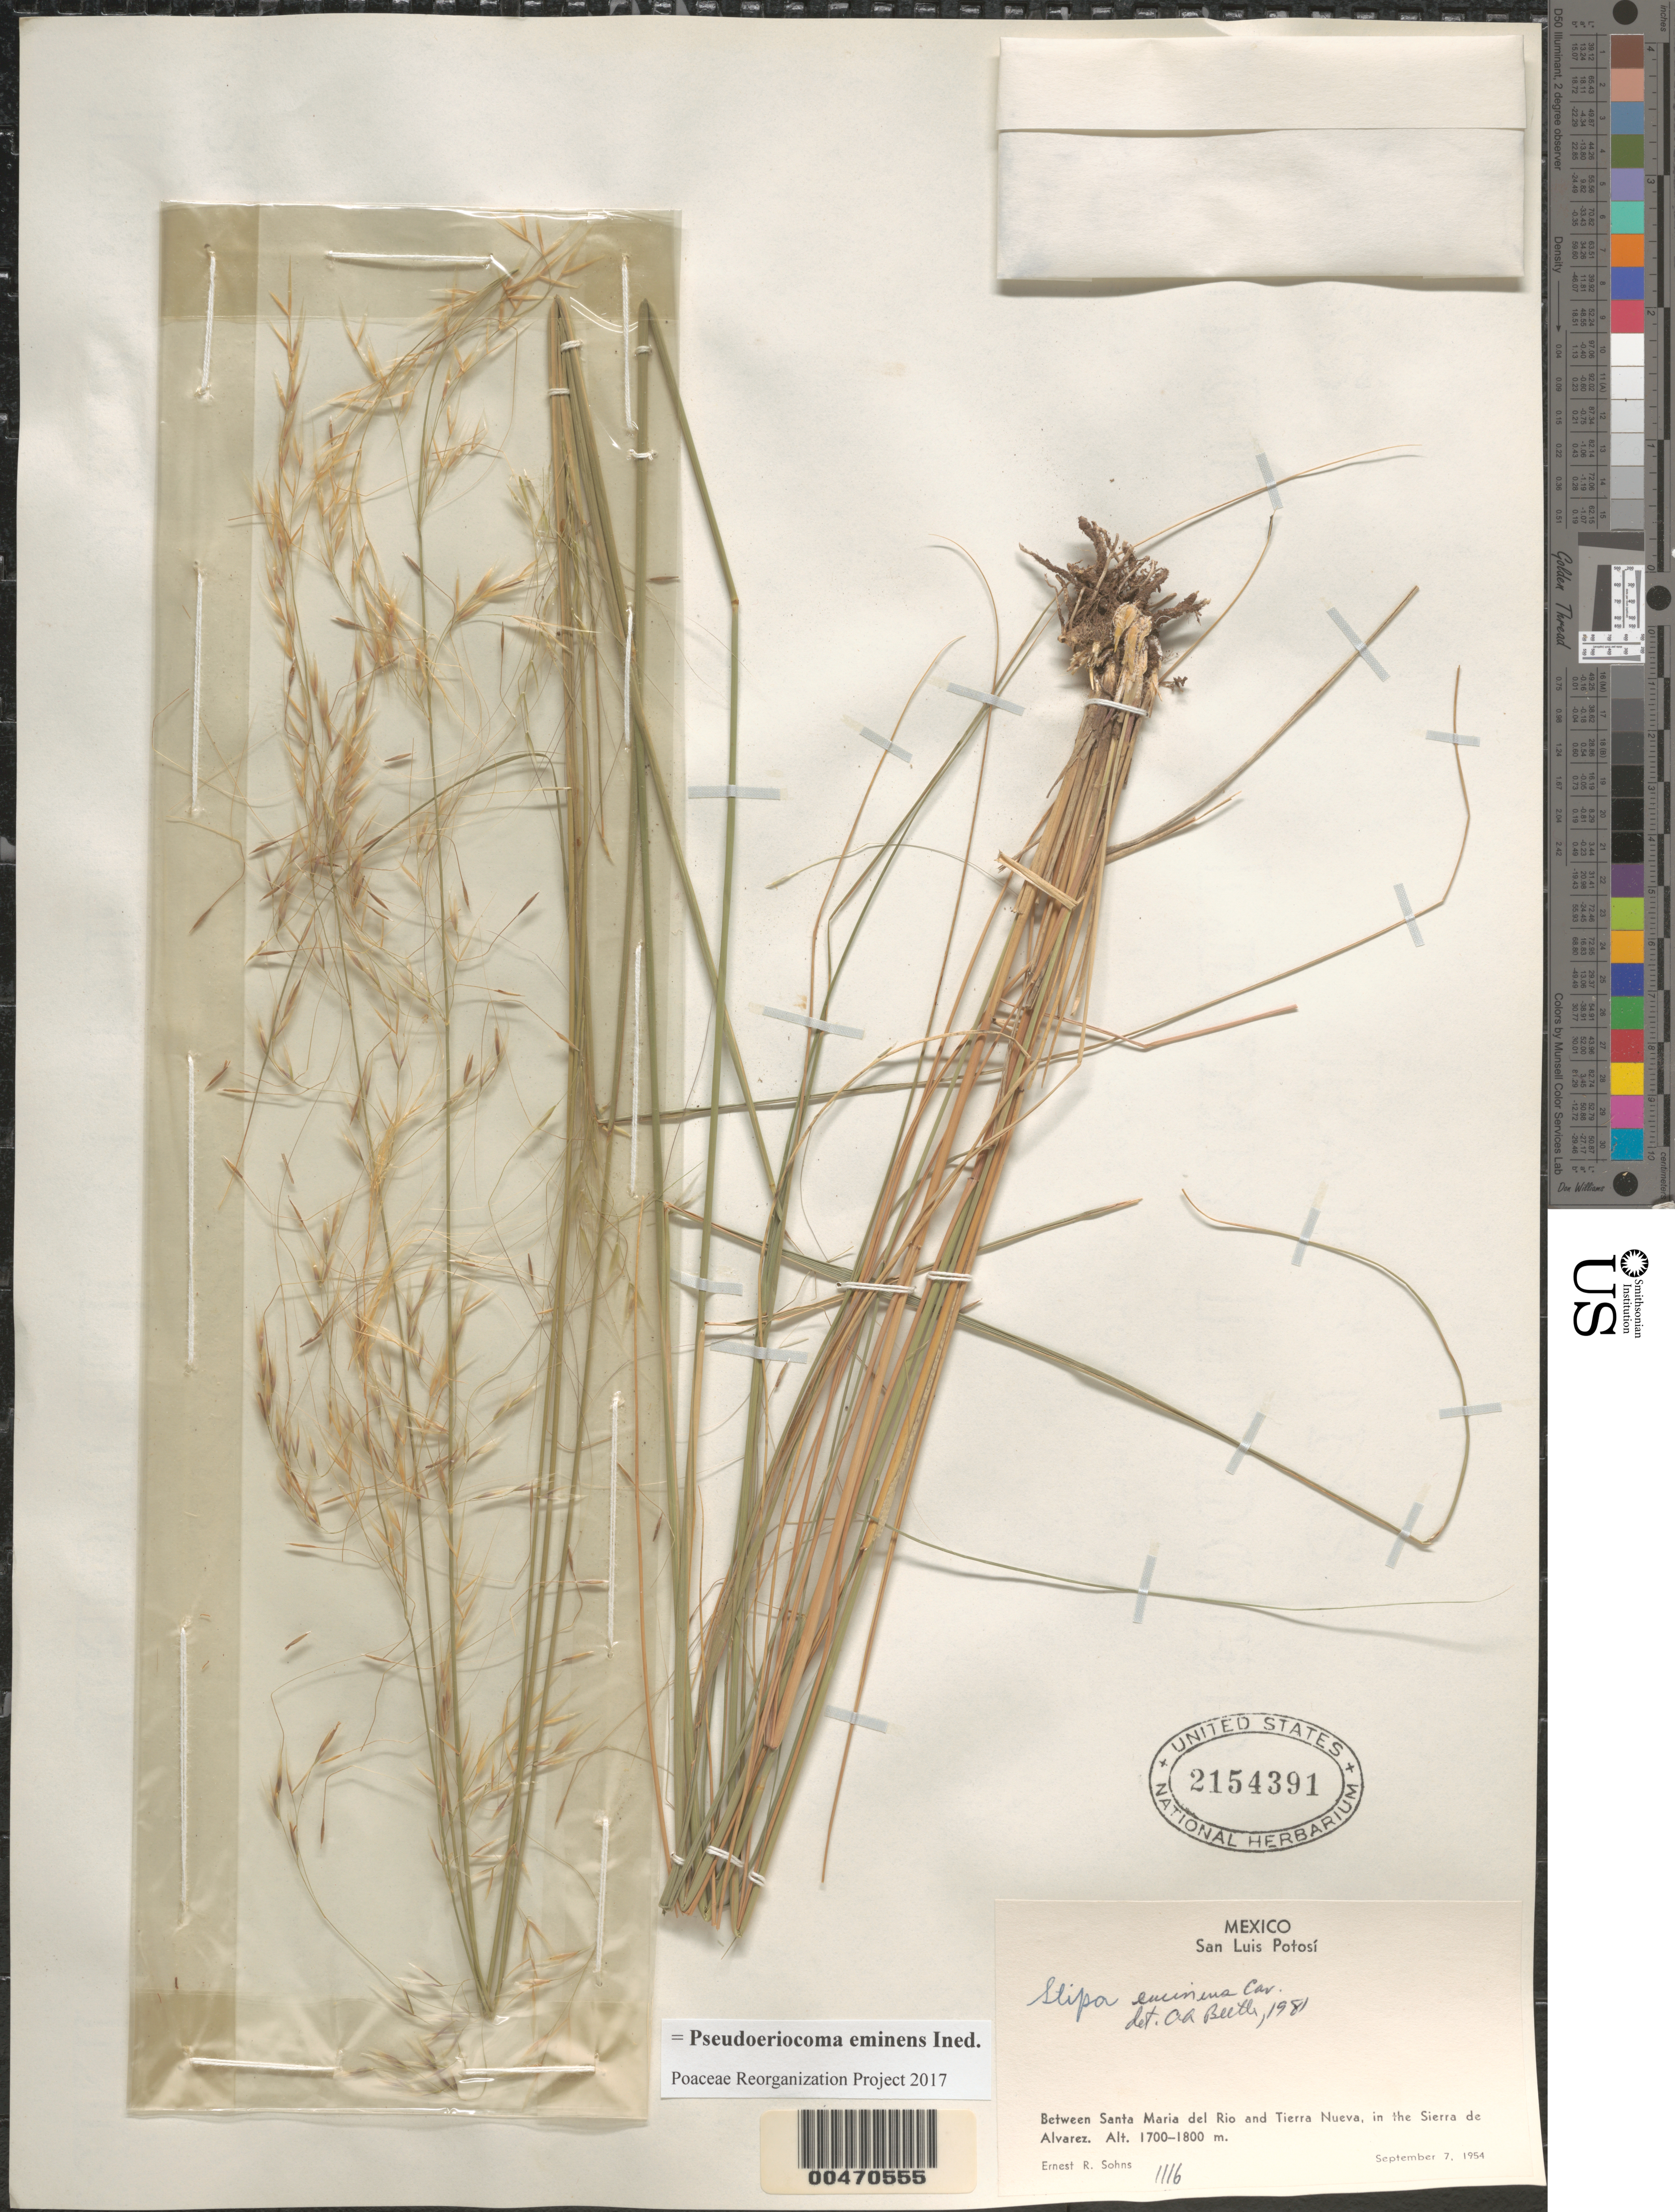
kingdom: Plantae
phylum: Tracheophyta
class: Liliopsida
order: Poales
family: Poaceae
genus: Pseudoeriocoma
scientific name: Pseudoeriocoma eminens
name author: (Cav.) Romasch.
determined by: Poaceae Reorganization Project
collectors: E. R. Sohns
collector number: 1116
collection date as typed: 7 Sep 1954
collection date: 1954-09-07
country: Mexico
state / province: San Luis Potosi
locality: Between Santa Maria del Rio & Tierra Nueva, in the Sierra de Alvarez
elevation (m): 1700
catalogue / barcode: US 2154391